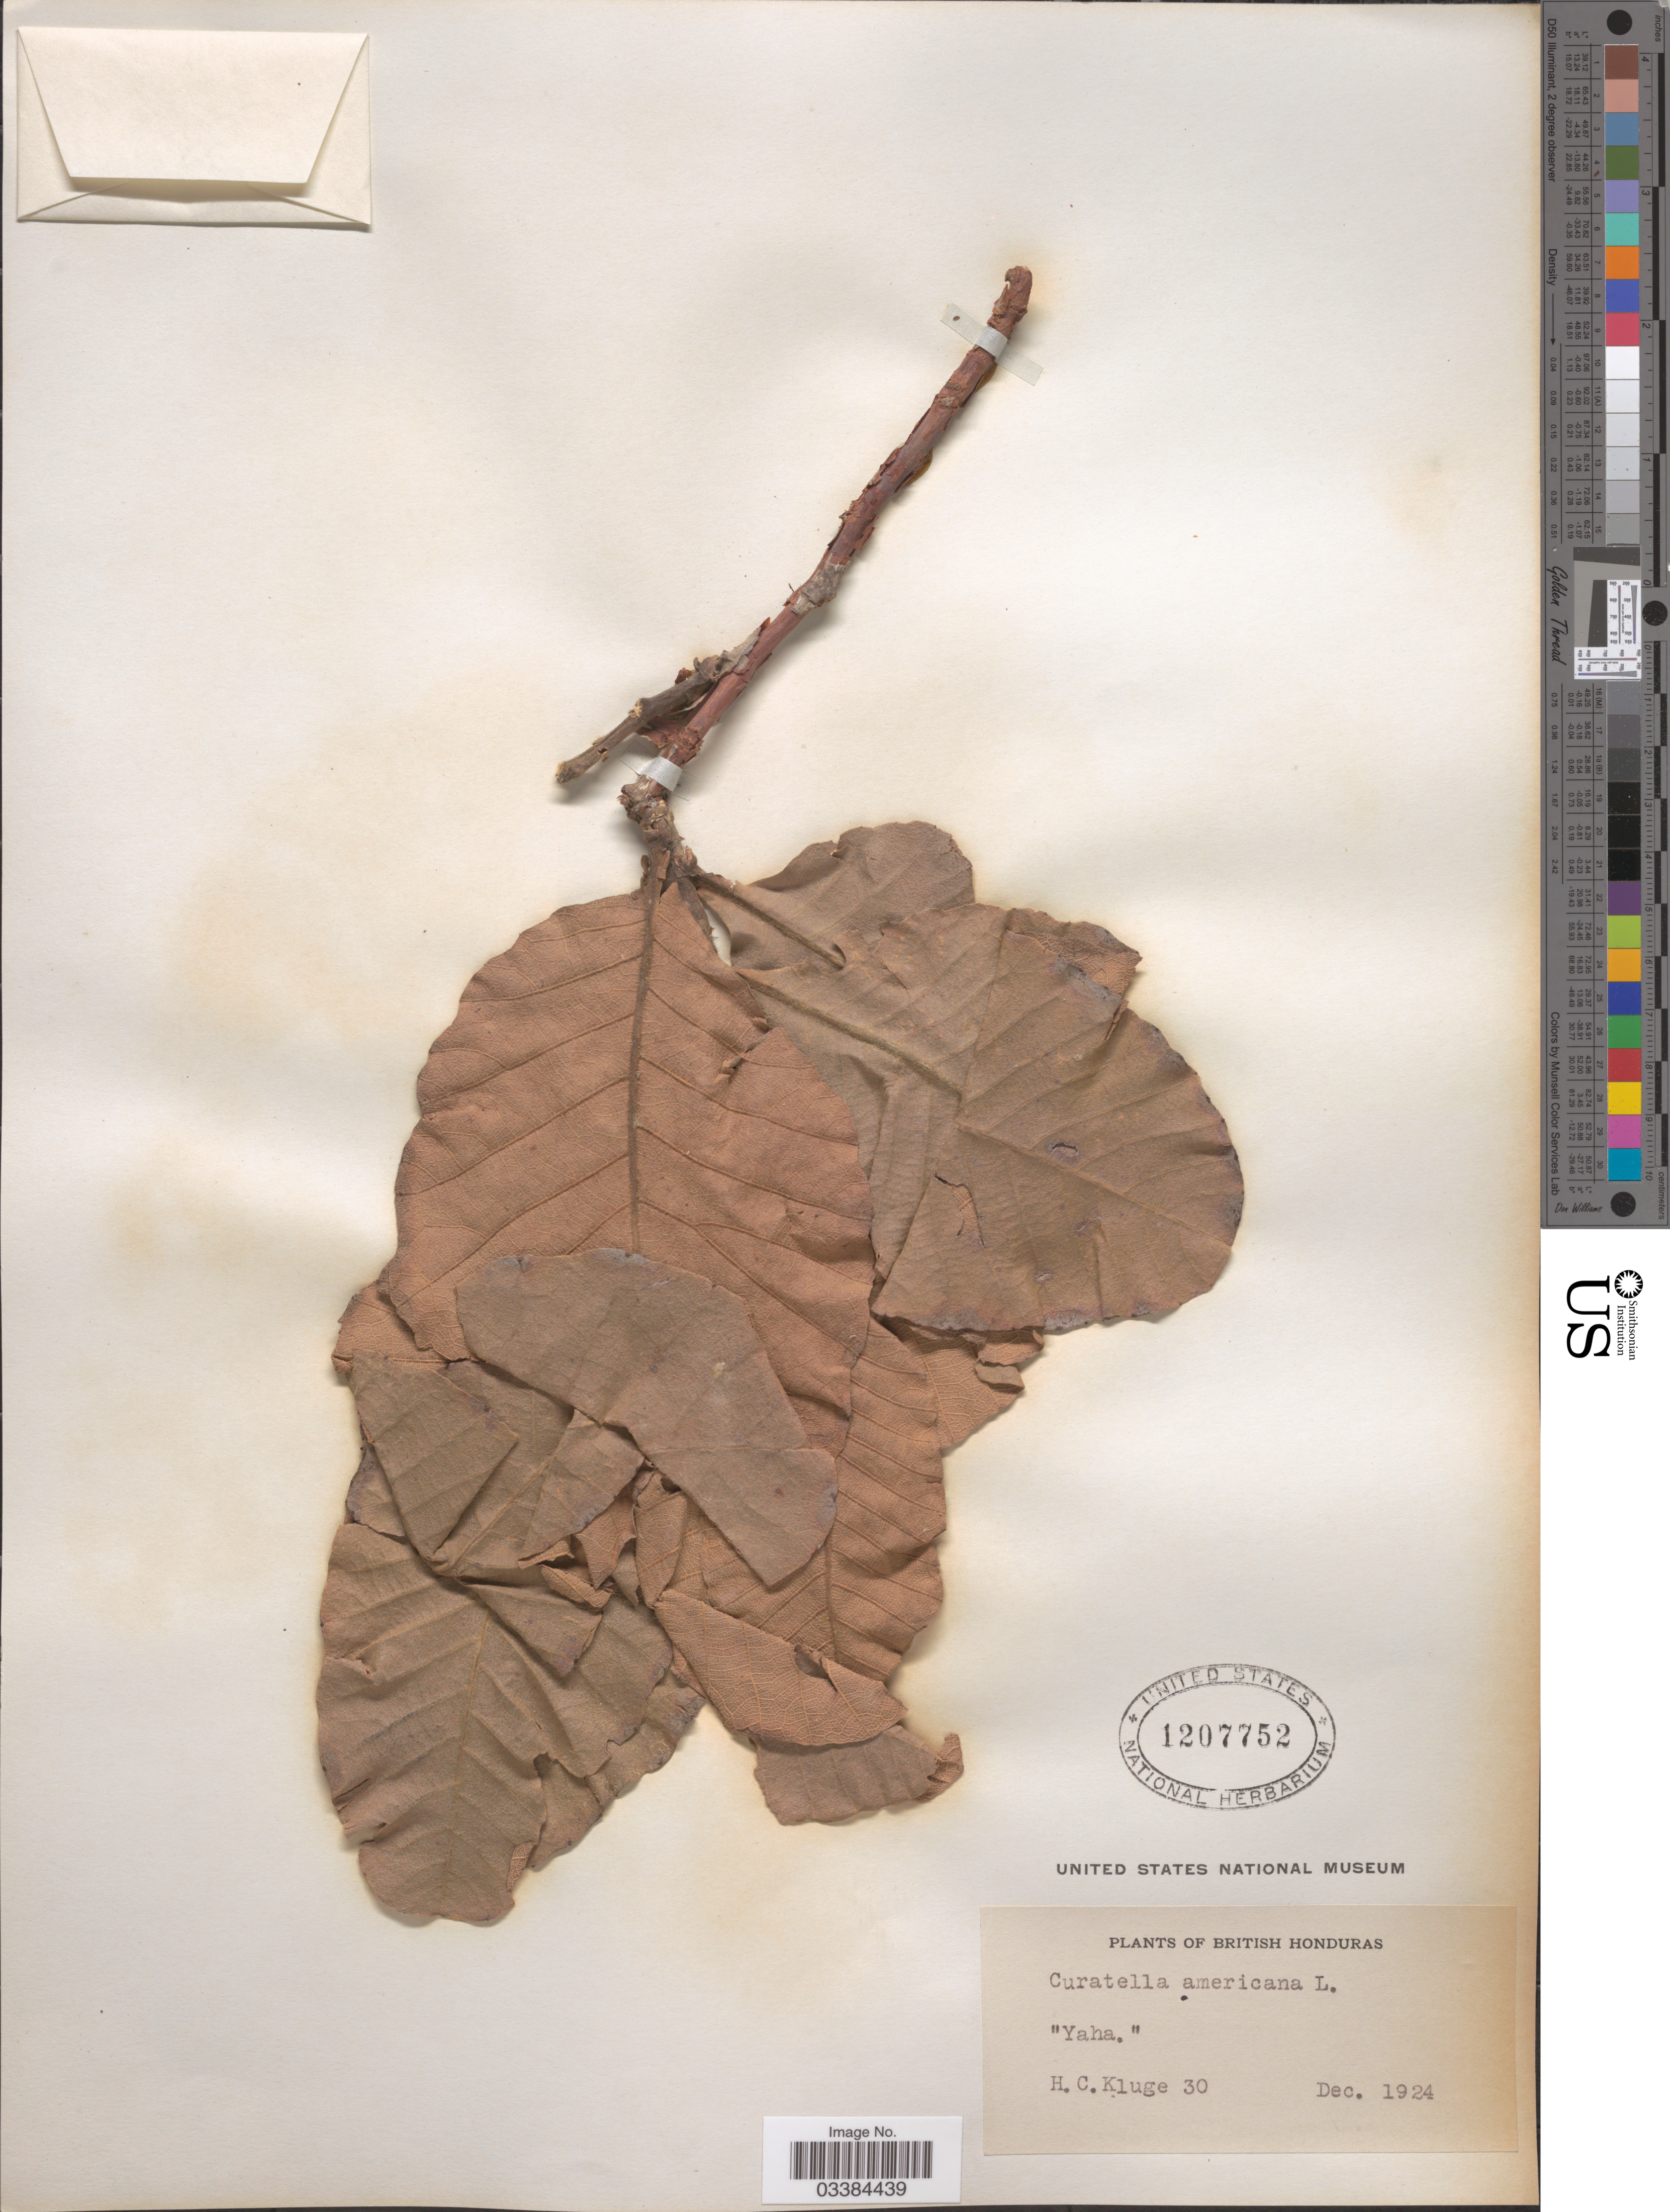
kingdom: Plantae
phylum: Tracheophyta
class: Magnoliopsida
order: Dilleniales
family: Dilleniaceae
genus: Curatella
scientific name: Curatella americana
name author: L.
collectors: H. C. Kluge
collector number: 30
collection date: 1924-12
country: Belize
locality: British Honduras.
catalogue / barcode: US 1207752